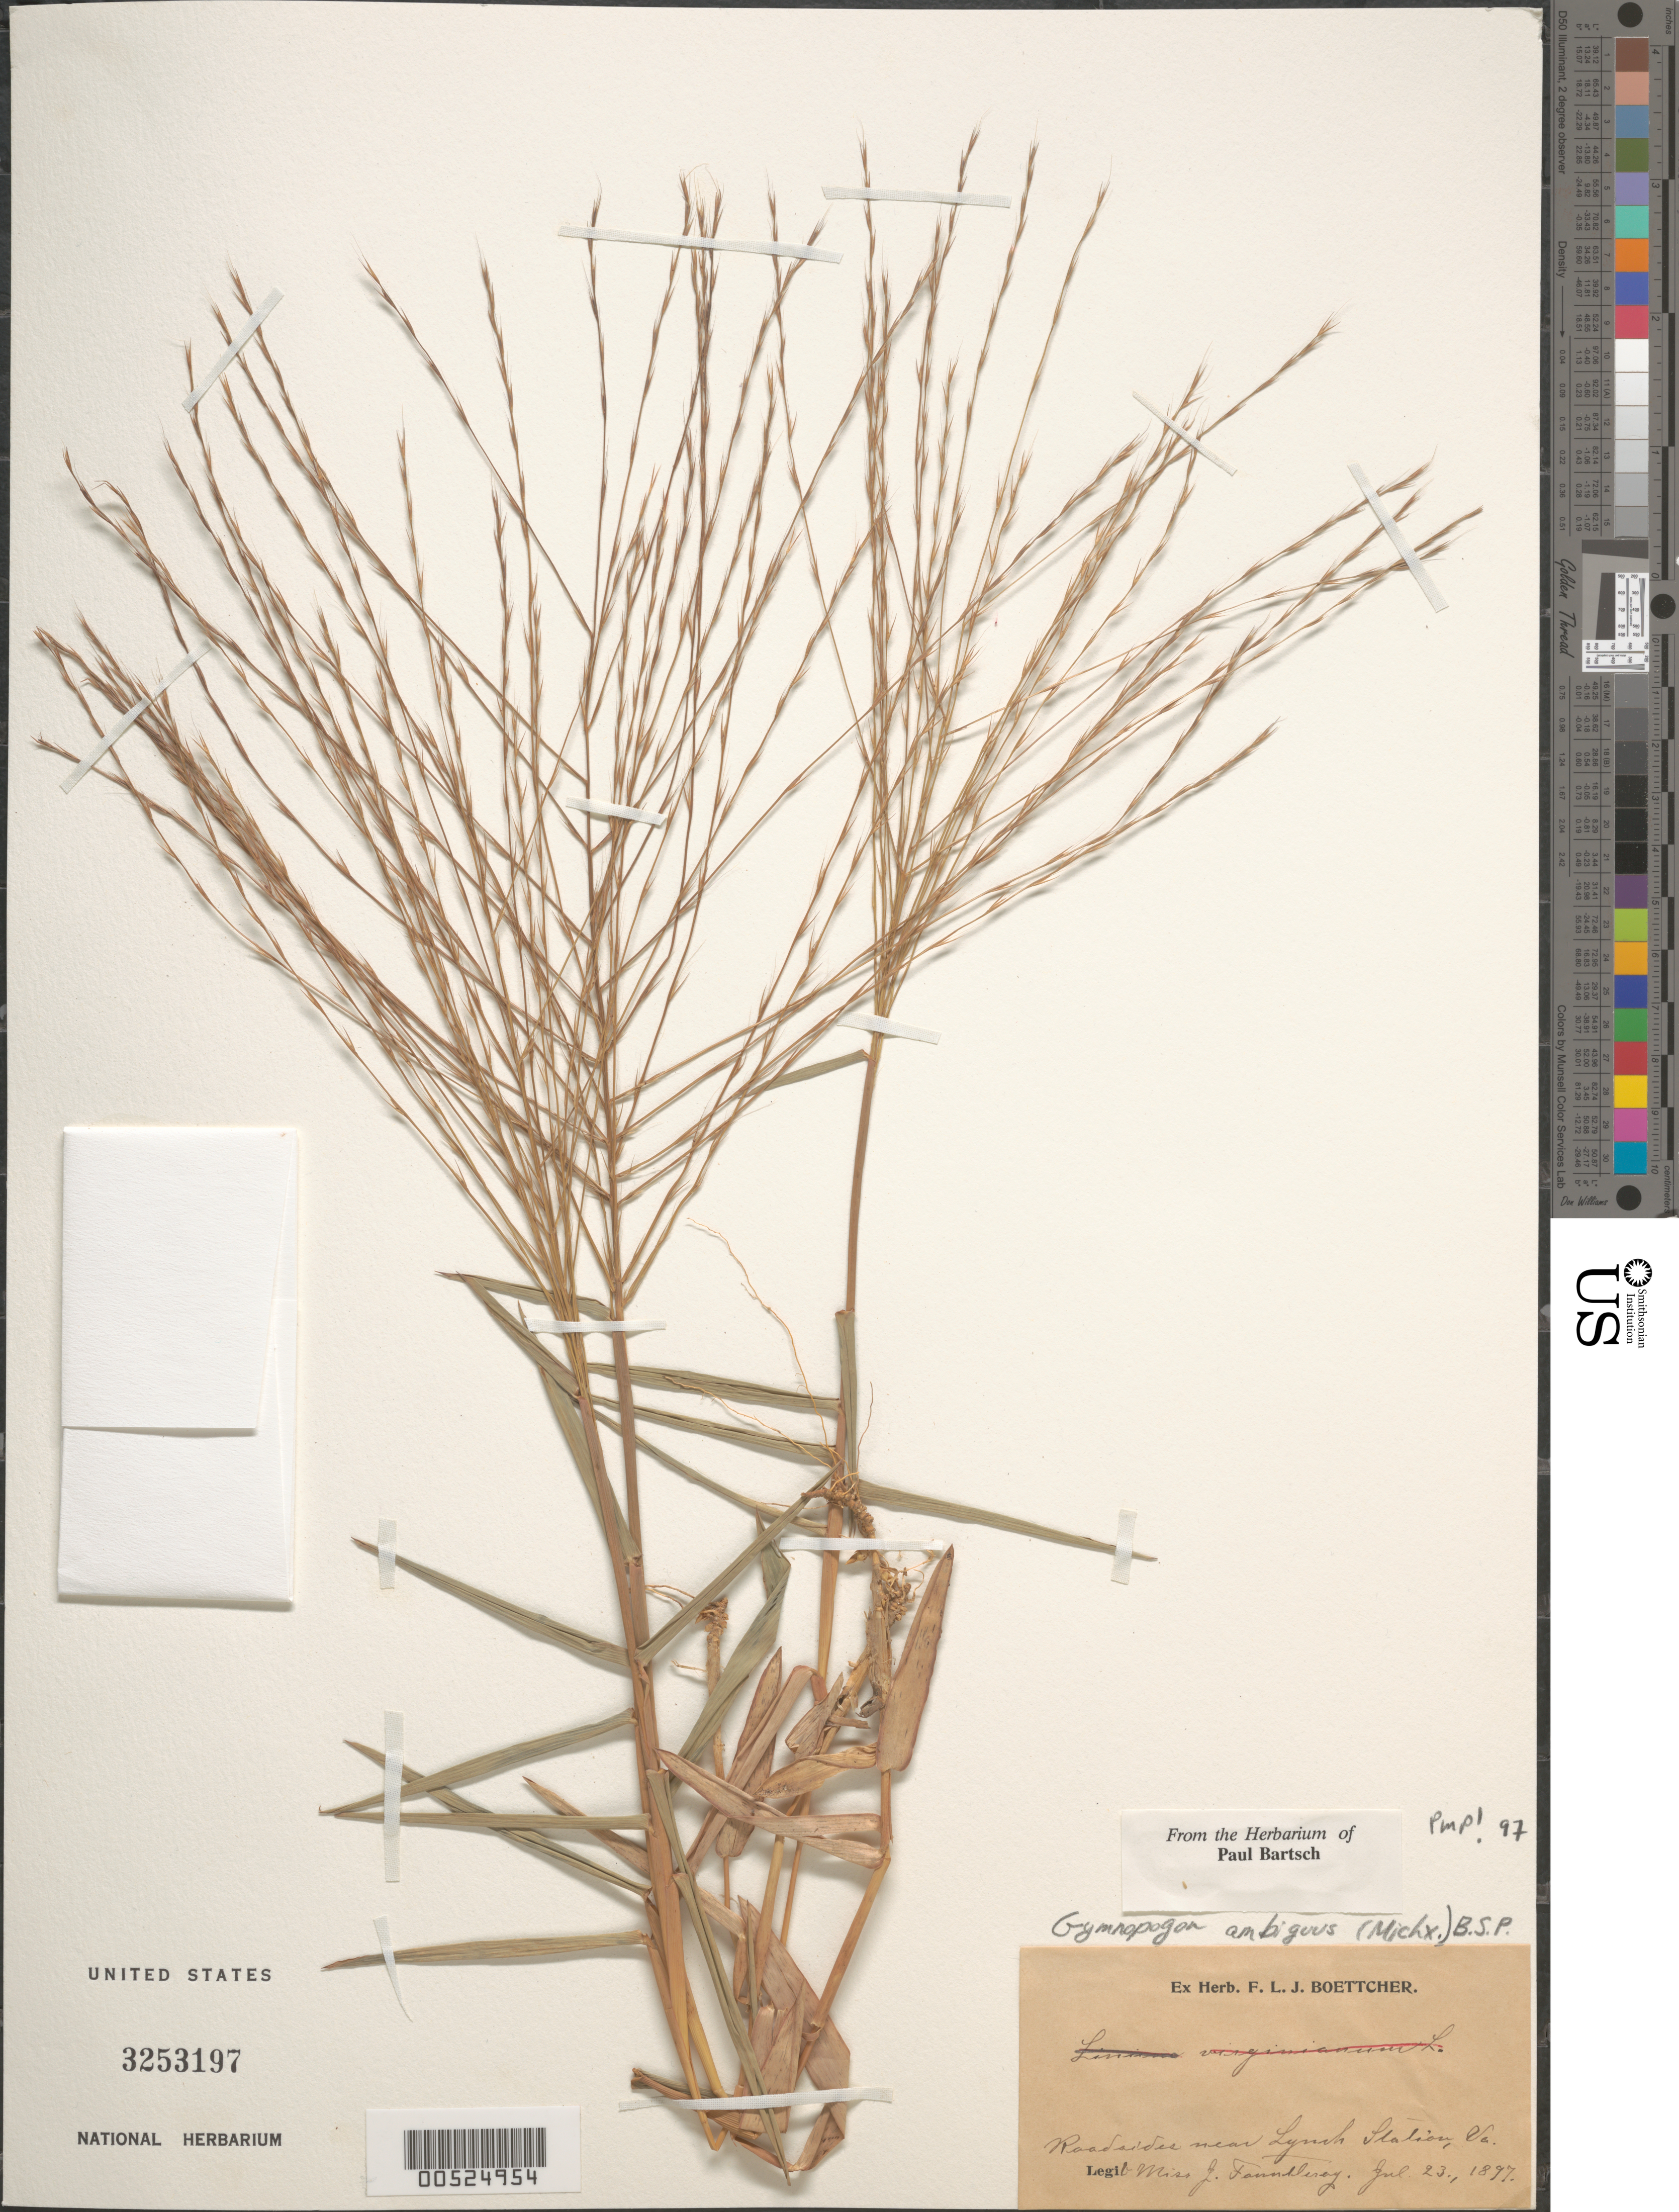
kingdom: Plantae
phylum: Tracheophyta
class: Liliopsida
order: Poales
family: Poaceae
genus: Gymnopogon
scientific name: Gymnopogon ambiguus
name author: (Michx.) Britton, Stearns & Poggenb.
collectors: J. Fauntleroy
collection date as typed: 23 Jul 1897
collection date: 1897-07-23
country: United States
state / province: Virginia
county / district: Campbell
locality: Lynch station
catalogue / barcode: US 3253197